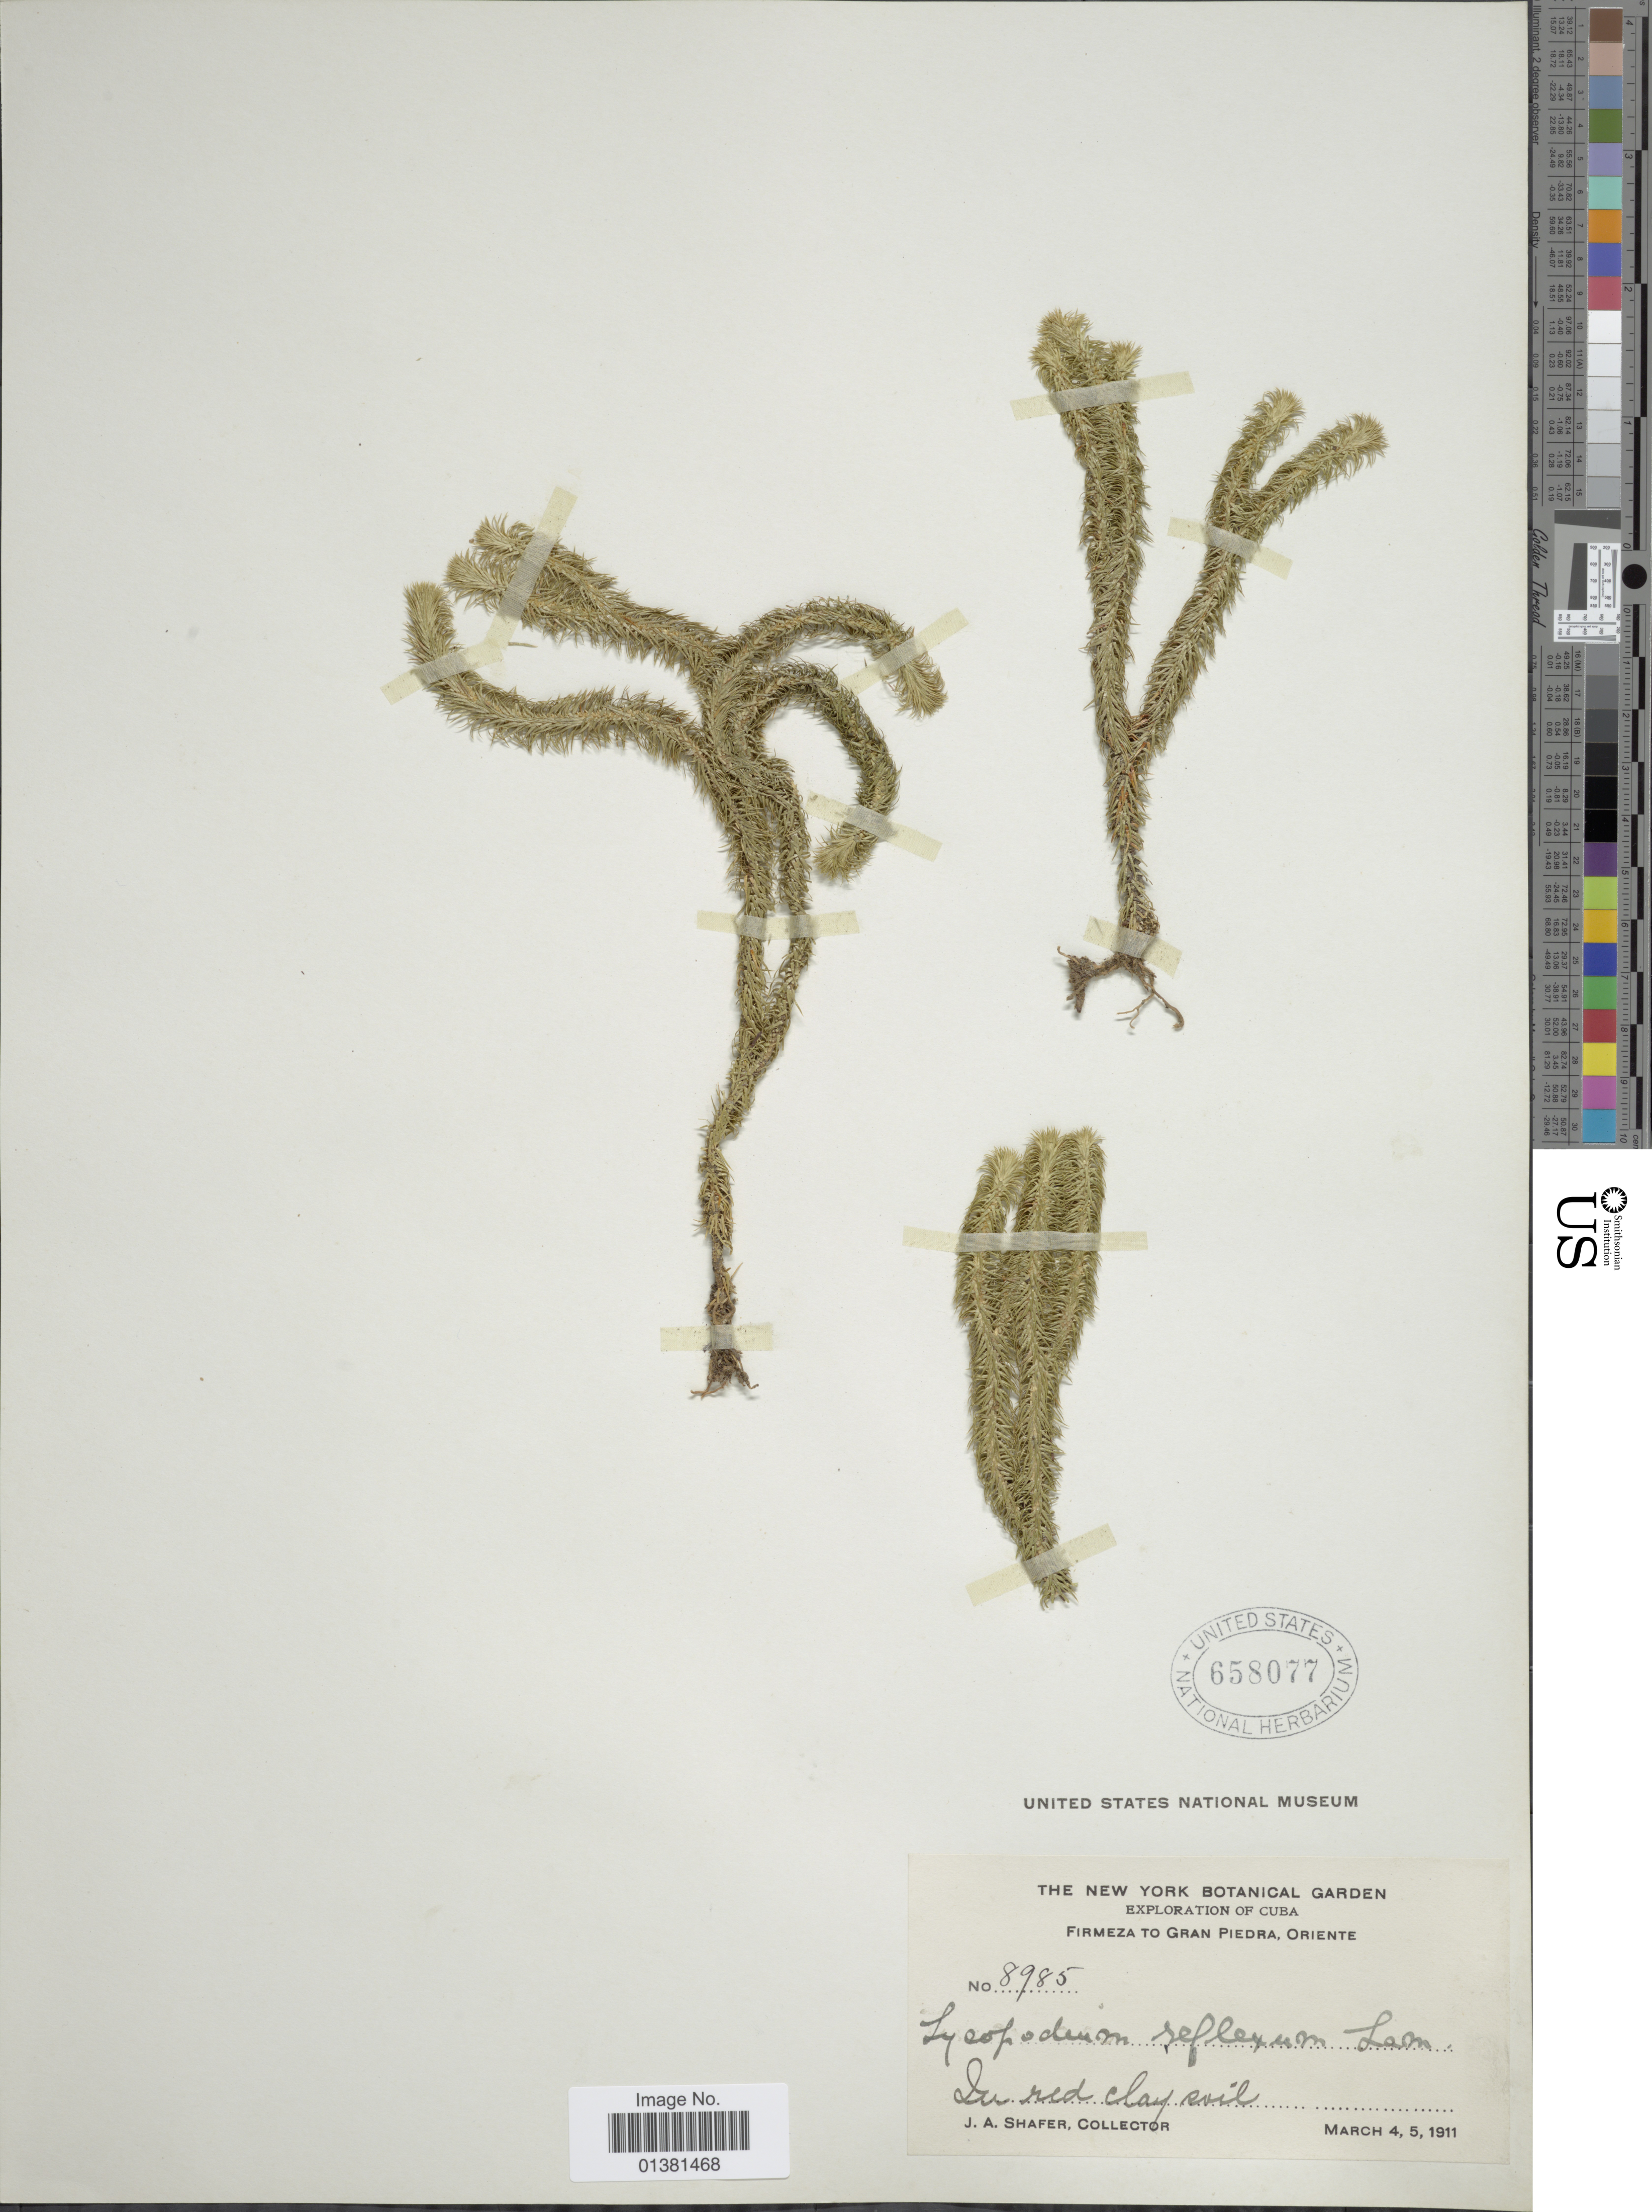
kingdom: Plantae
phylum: Tracheophyta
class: Lycopodiopsida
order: Lycopodiales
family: Lycopodiaceae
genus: Phlegmariurus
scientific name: Phlegmariurus reflexus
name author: (Lam.) B. Øllg.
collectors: J. A. Shafer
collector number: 8985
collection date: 1911-03-04/1911-03-05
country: Cuba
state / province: Oriente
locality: Firmeza to Gran Piedra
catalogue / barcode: US 658077